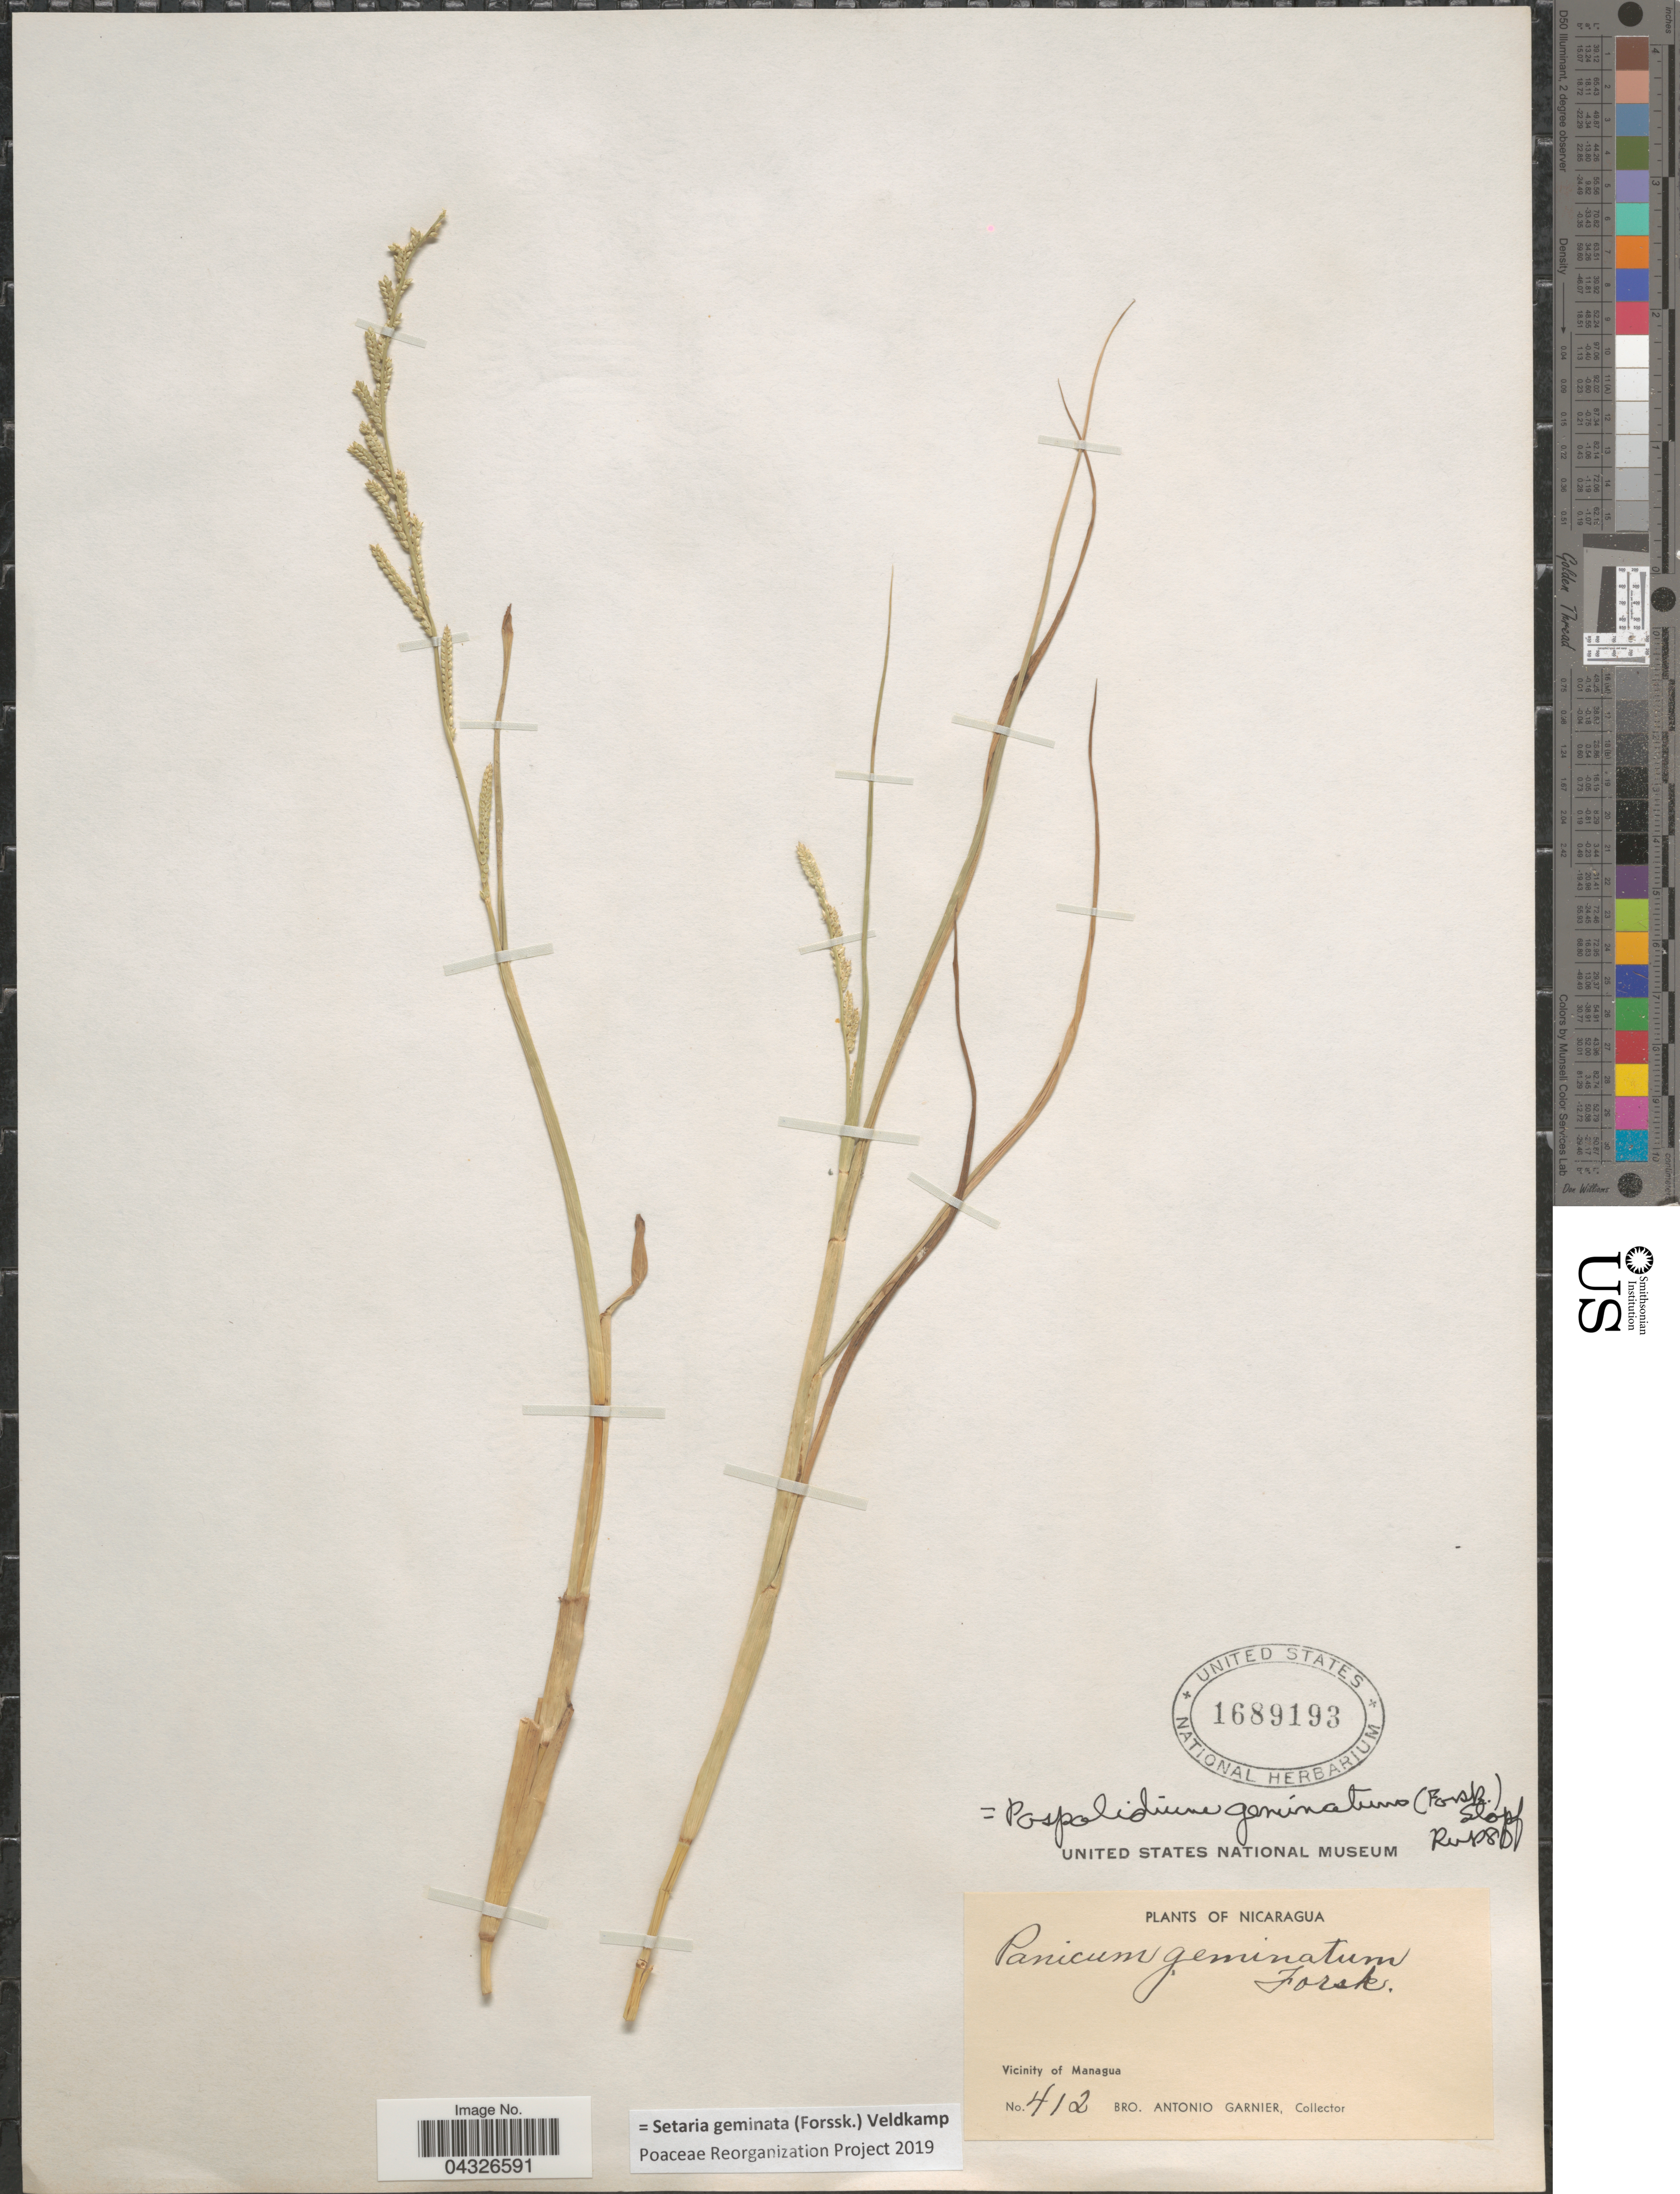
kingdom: Plantae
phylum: Tracheophyta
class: Liliopsida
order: Poales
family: Poaceae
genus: Setaria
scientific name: Setaria geminata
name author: (Forssk.) Veldkamp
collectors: Bro. A. Garnier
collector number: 412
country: Nicaragua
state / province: Managua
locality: Vicinity of Managua.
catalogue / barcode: US 1689193